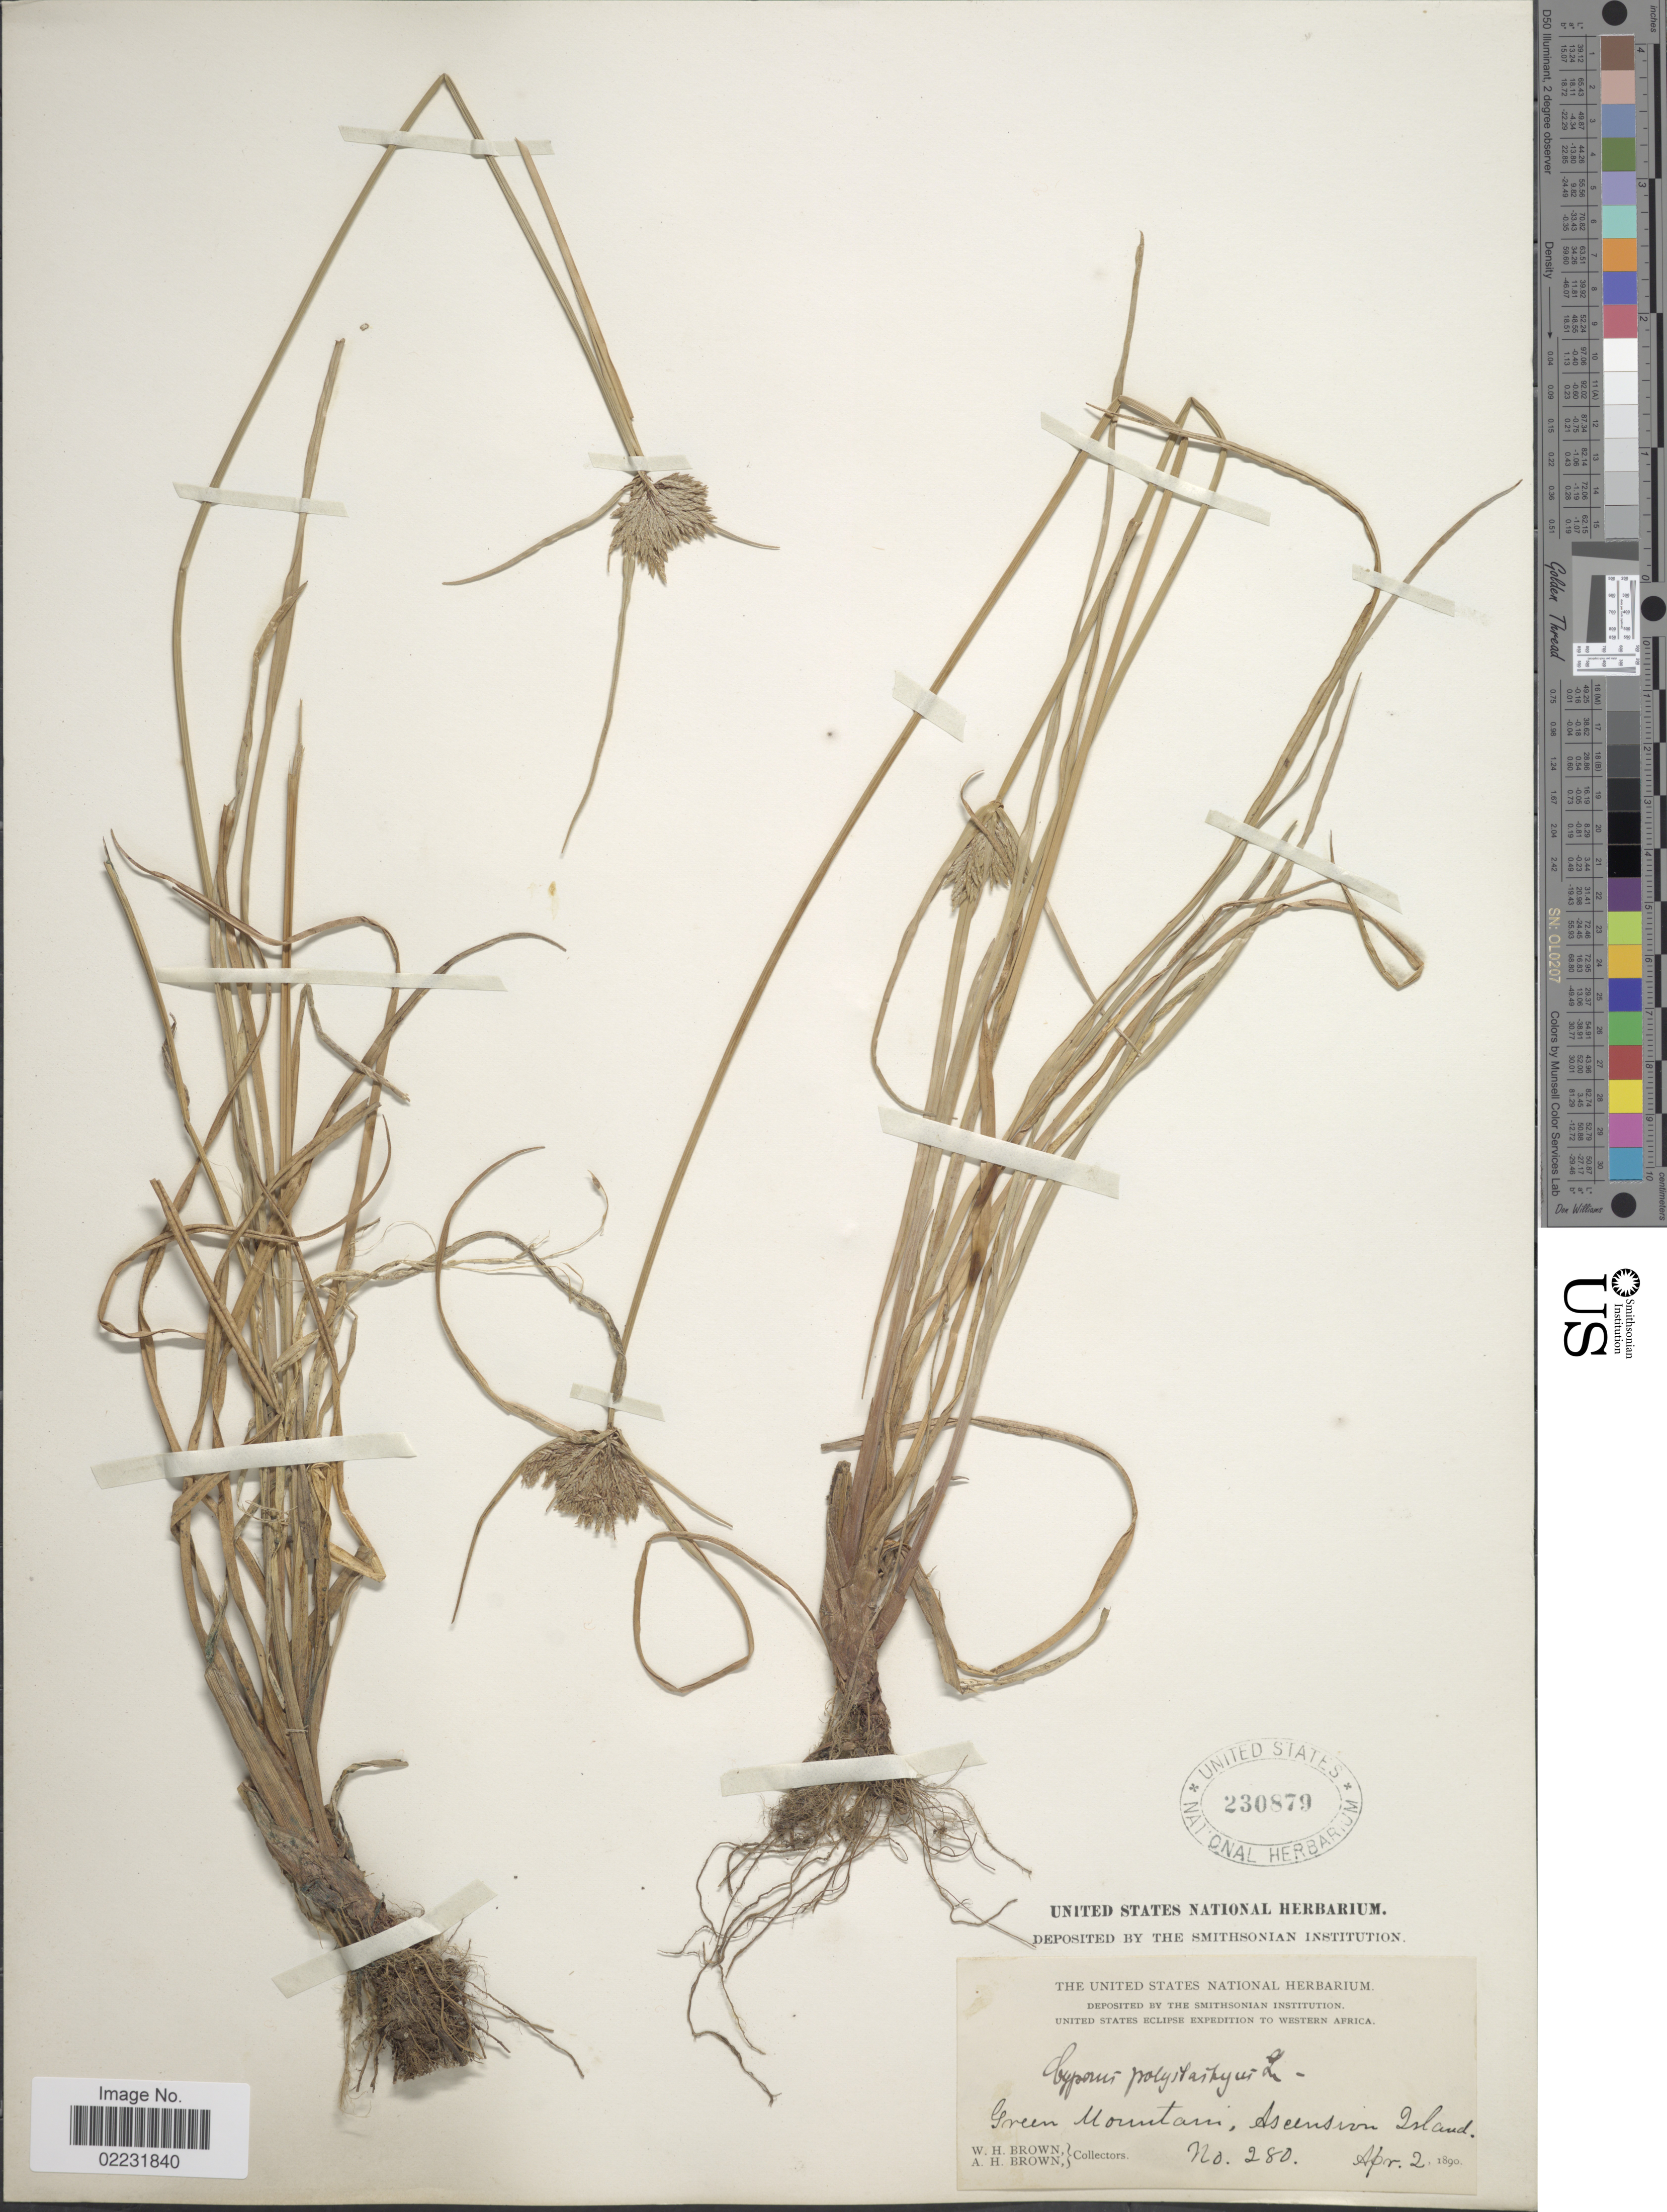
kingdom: Plantae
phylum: Tracheophyta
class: Liliopsida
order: Poales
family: Cyperaceae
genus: Cyperus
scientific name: Cyperus polystachyos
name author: Rottb.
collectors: W. H. Brown & A. H. Brown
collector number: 280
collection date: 1890-04-02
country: St. Helena Islands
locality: Green Mountain, Ascension Island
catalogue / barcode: US 230879